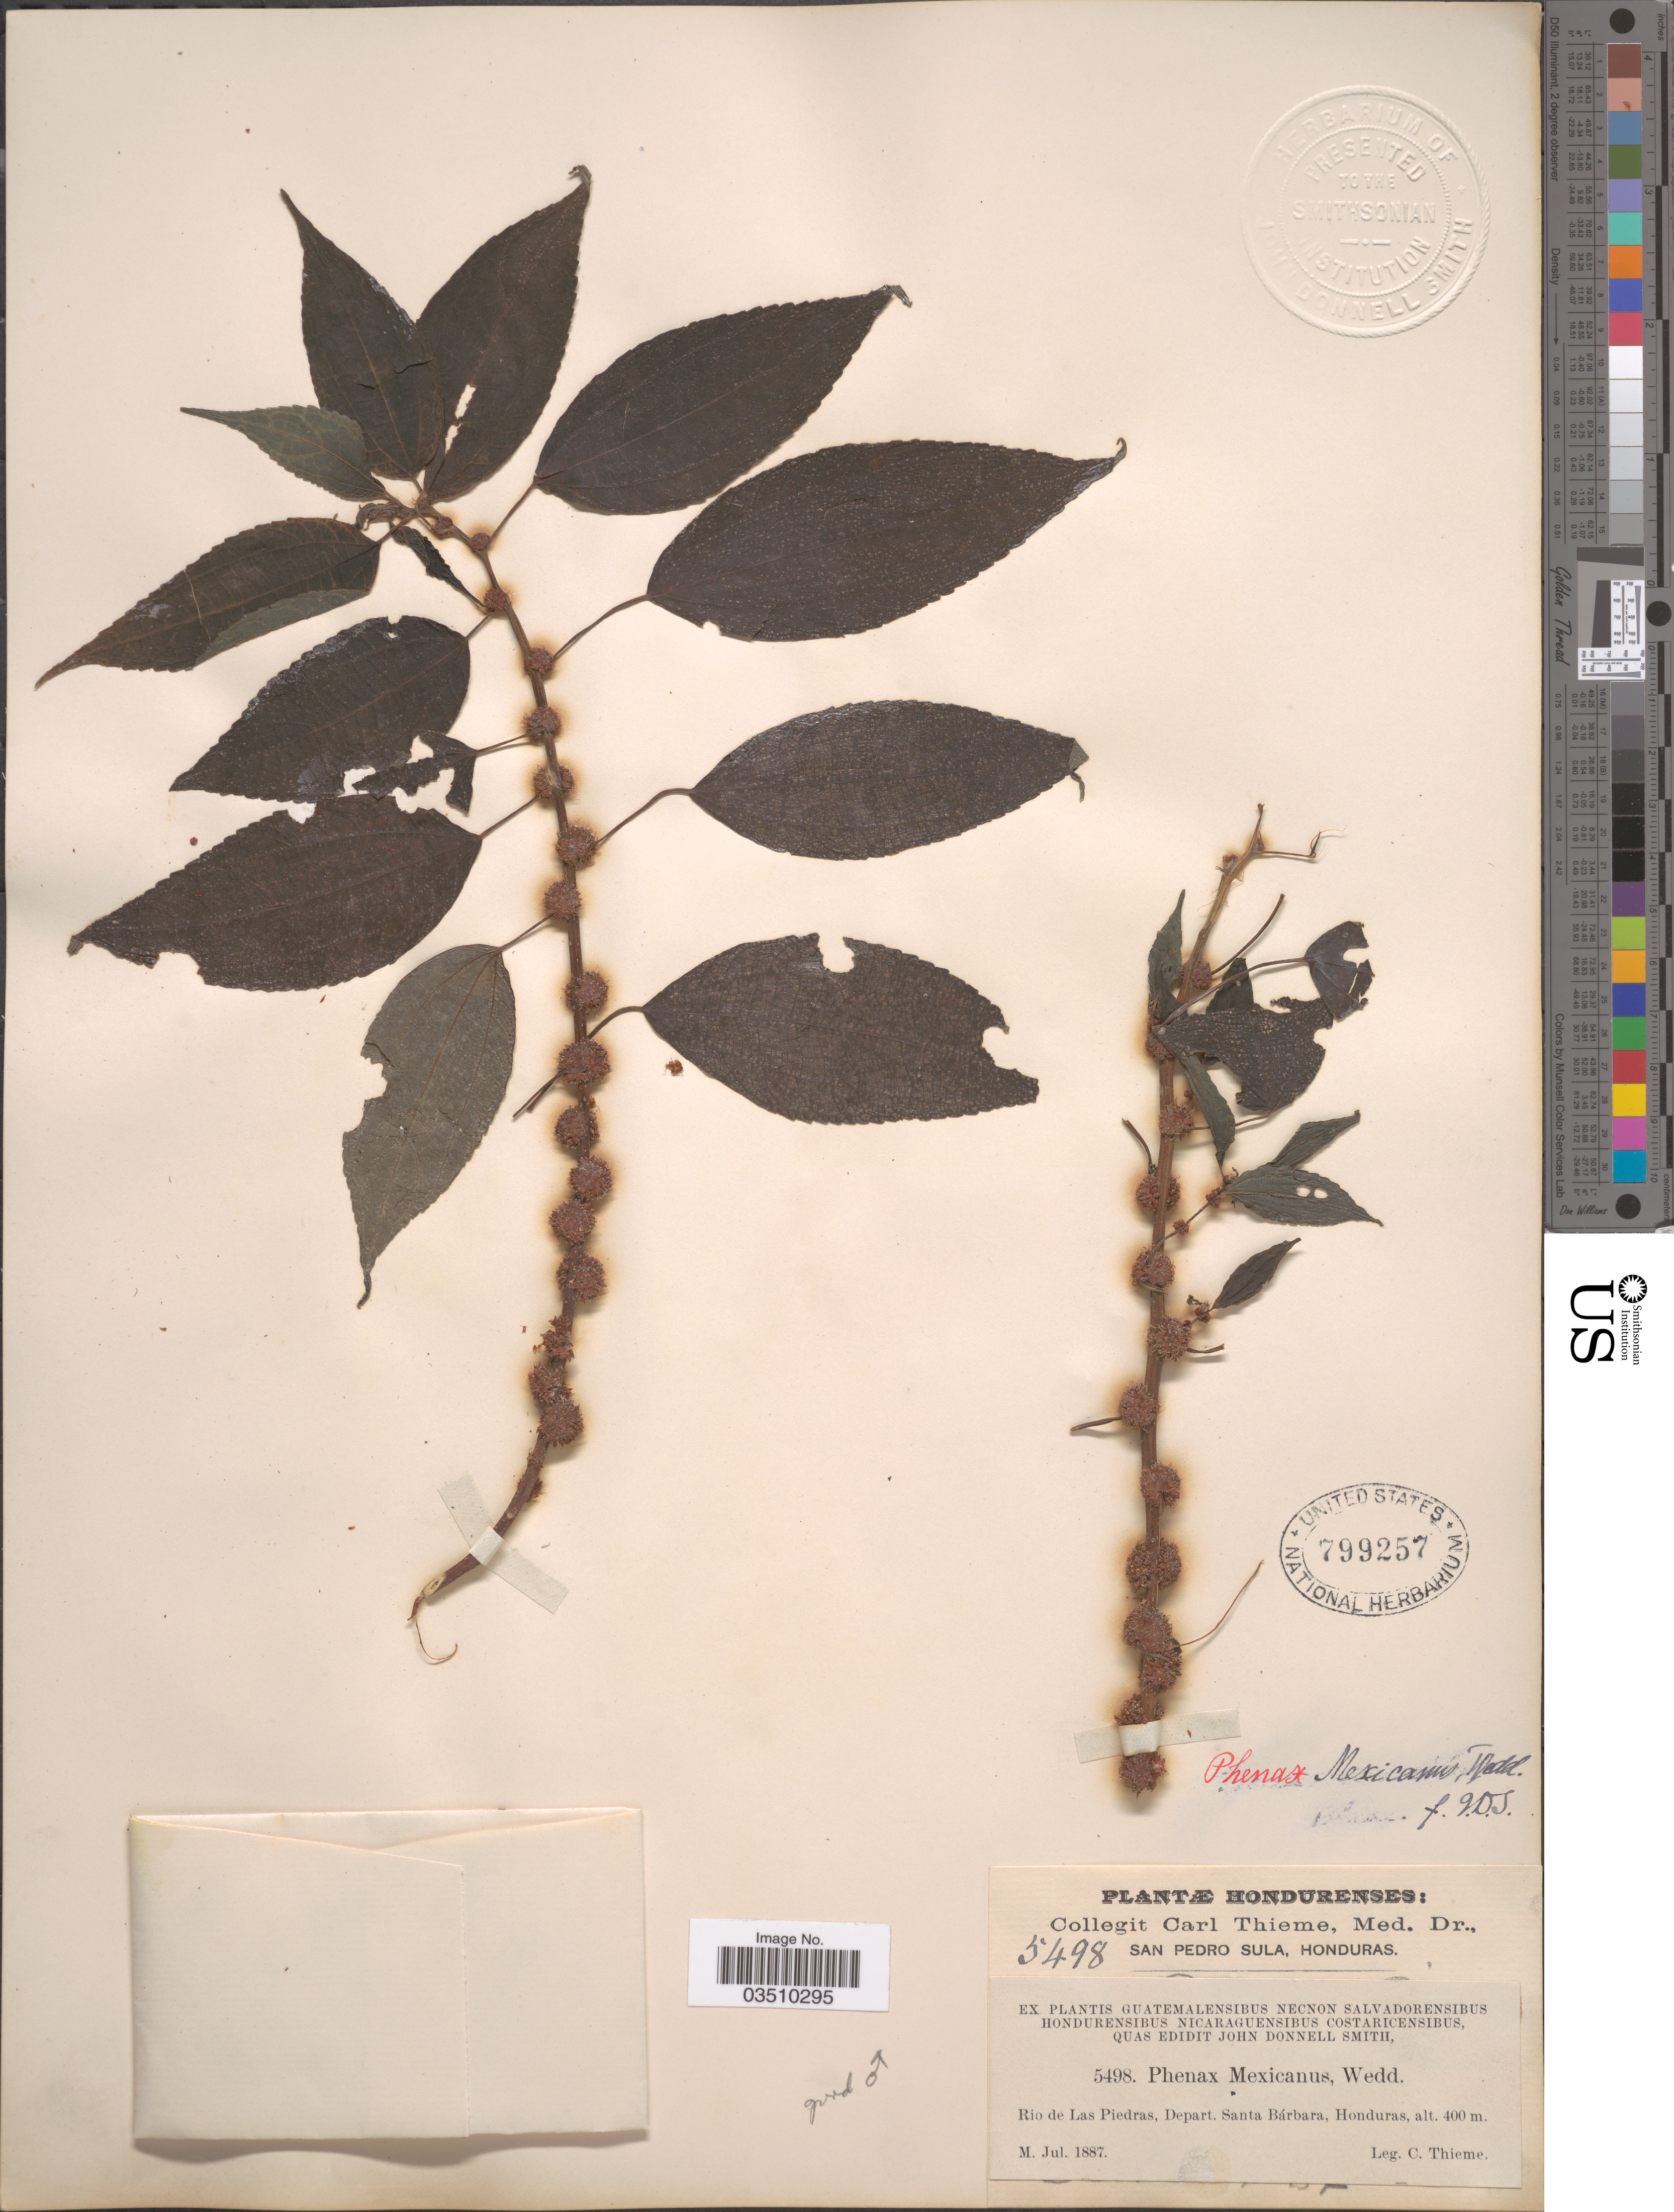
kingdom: Plantae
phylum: Tracheophyta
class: Magnoliopsida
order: Rosales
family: Urticaceae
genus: Phenax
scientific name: Phenax mexicanus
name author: Wedd.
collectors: C. Thieme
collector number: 5498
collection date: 1887-07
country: Honduras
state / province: Santa Barbara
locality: San Pedro Sula. Rio de Las Piedras, Depart. Santa Bárbara.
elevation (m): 400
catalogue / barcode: US 799257